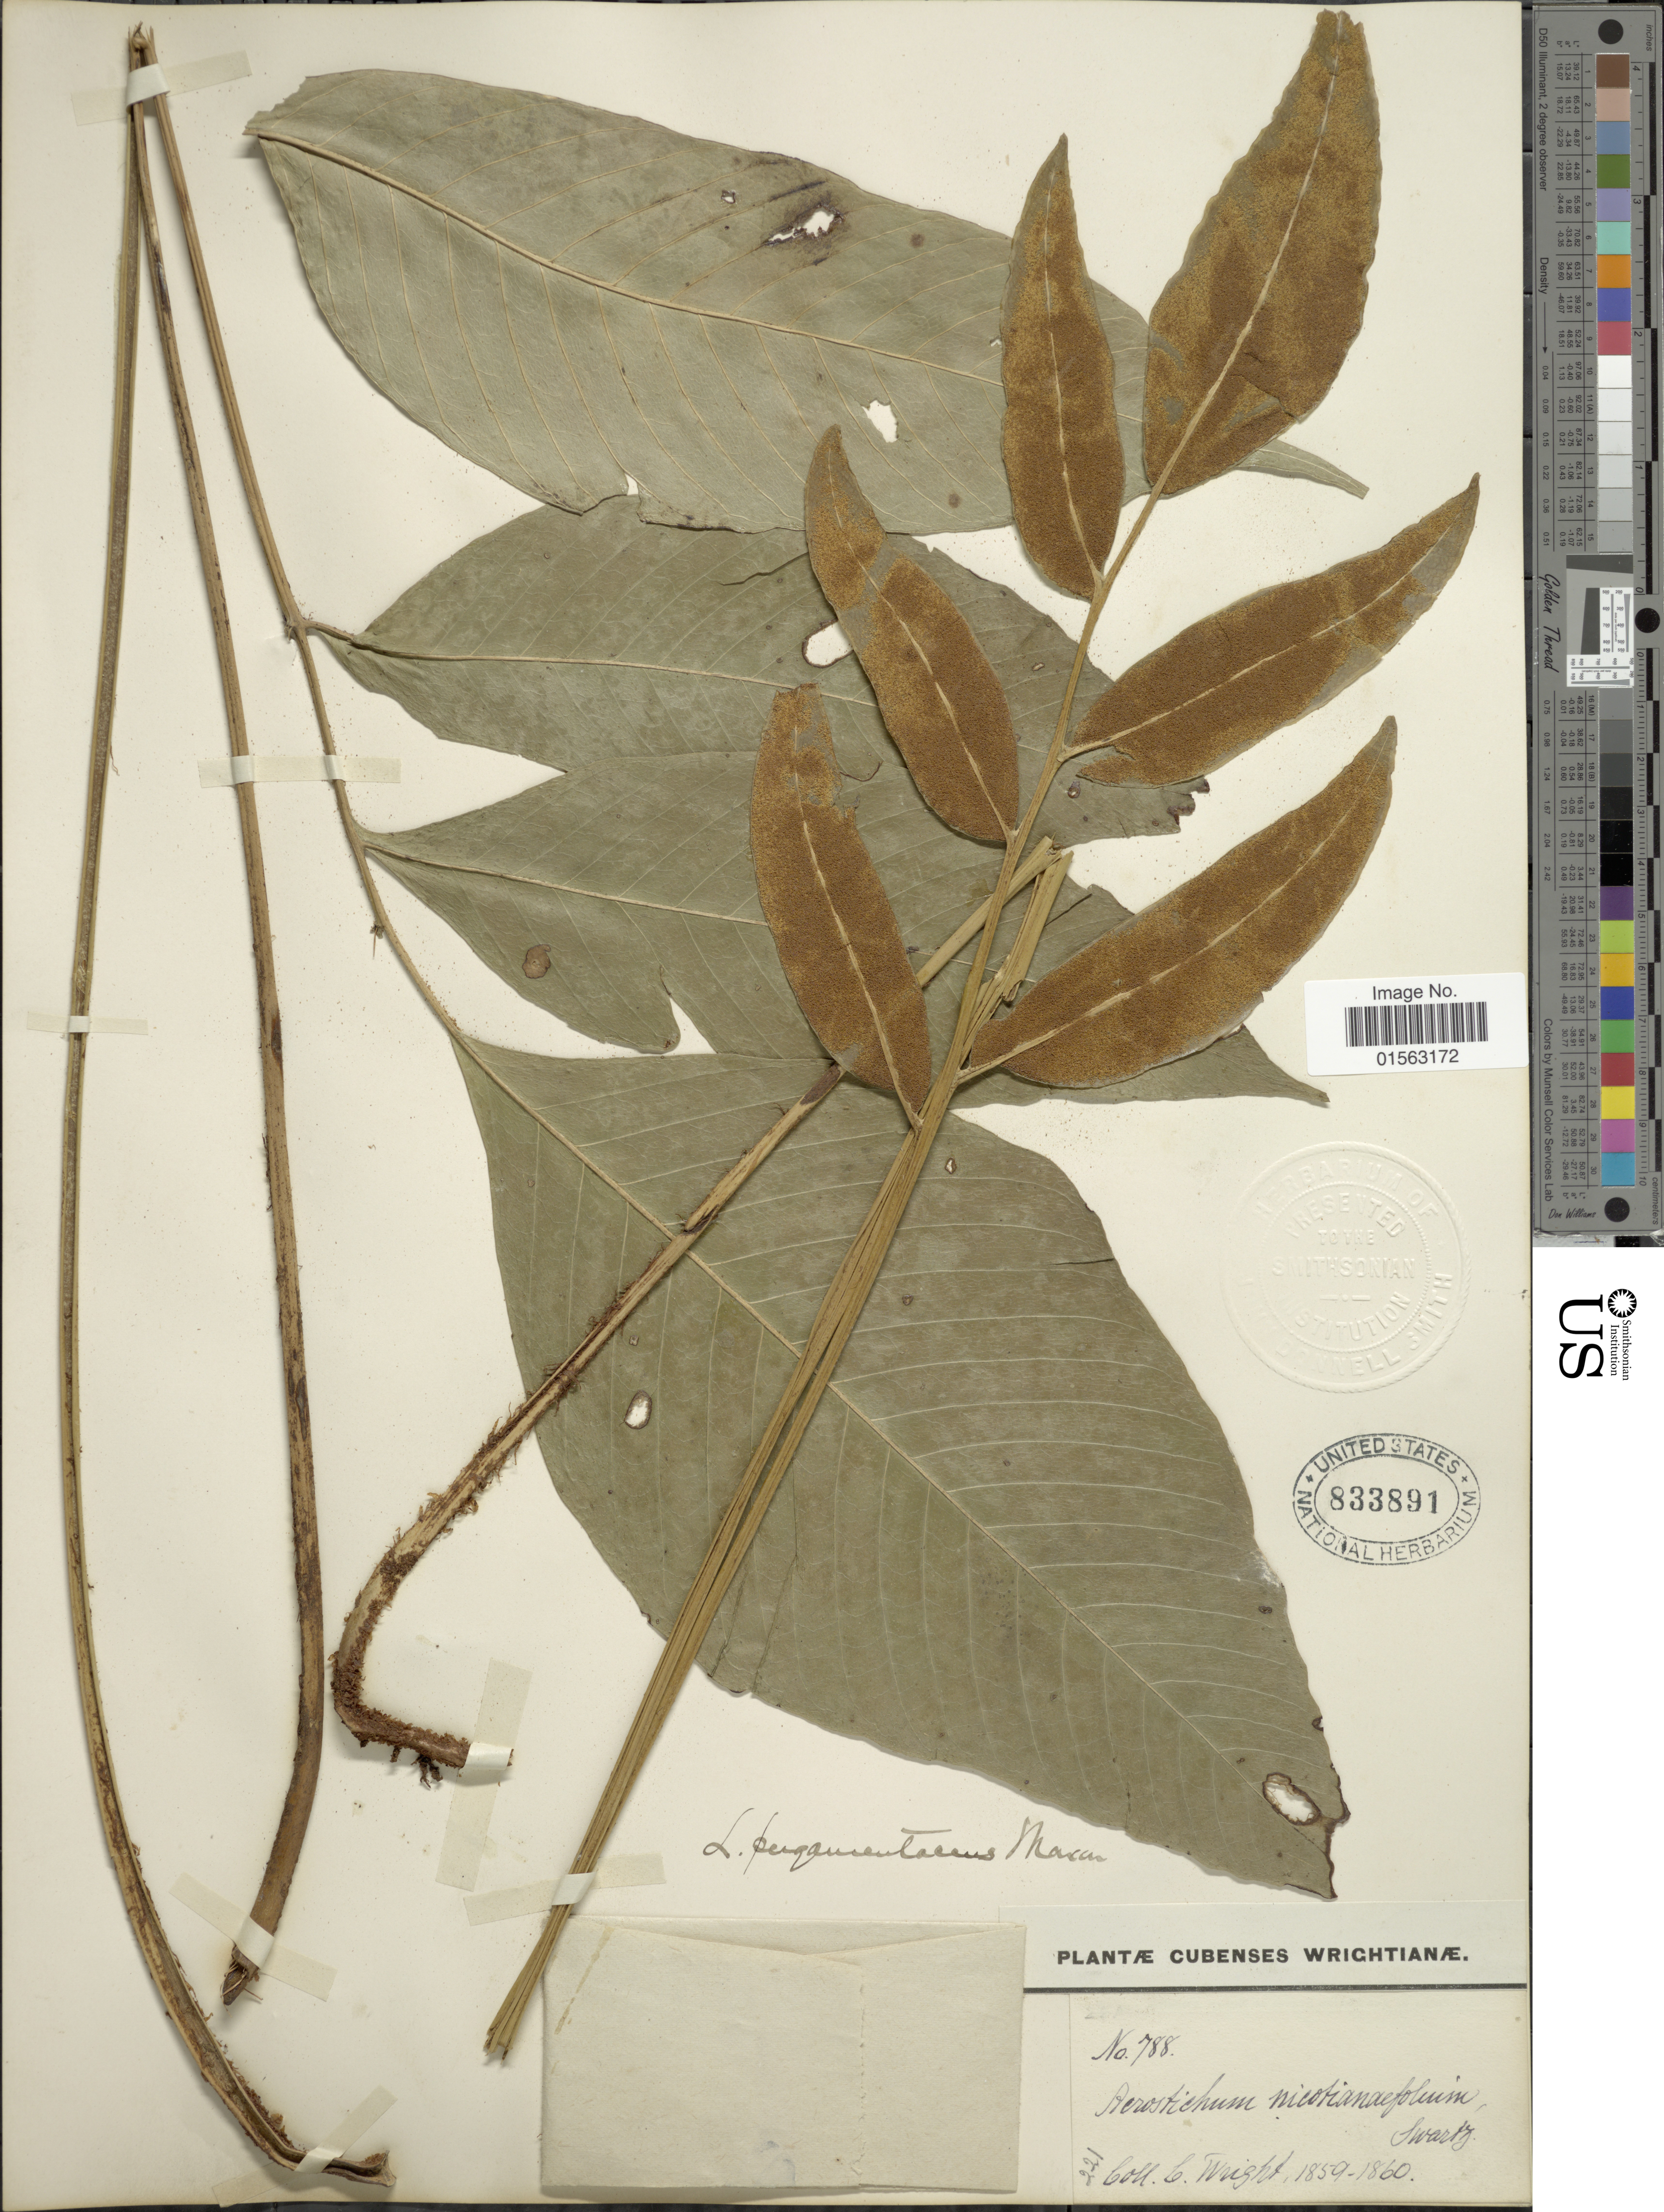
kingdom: Plantae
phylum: Tracheophyta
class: Polypodiopsida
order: Polypodiales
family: Dryopteridaceae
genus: Mickelia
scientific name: Mickelia pergamentacea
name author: (Maxon) R.C. Moran et al.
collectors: C. Wright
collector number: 788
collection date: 1859/1860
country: Cuba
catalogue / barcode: US 833891